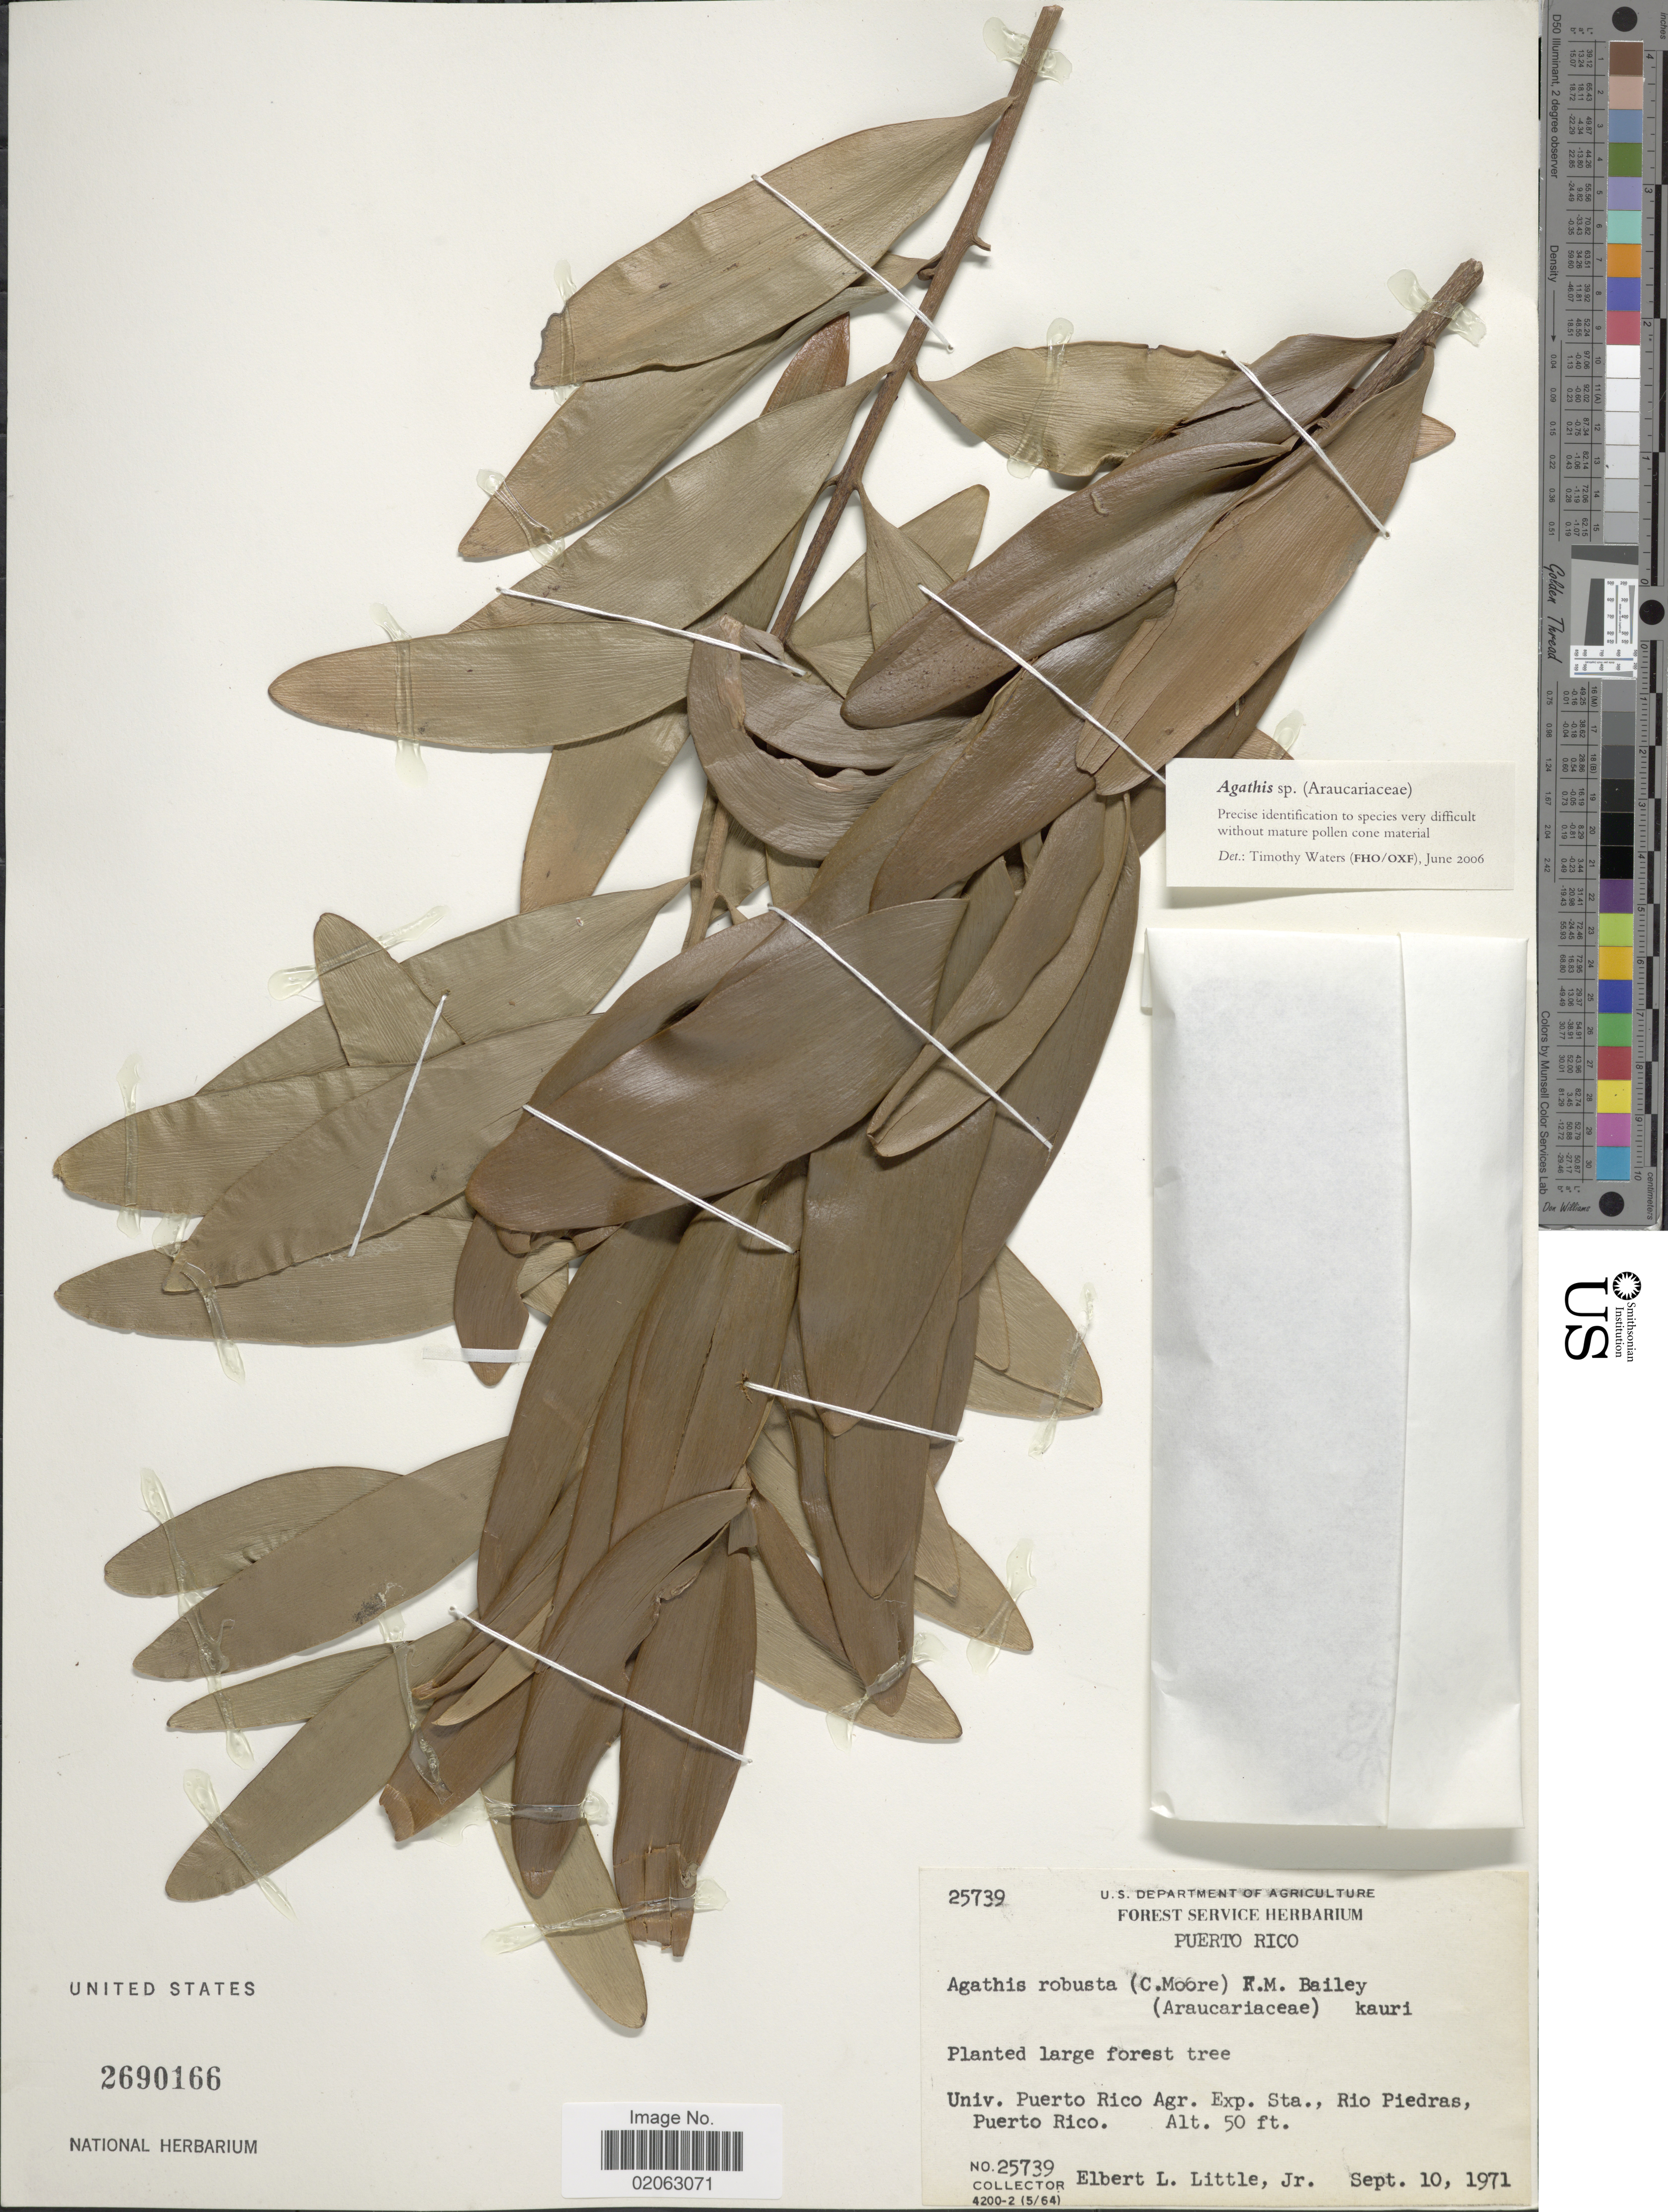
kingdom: Plantae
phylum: Tracheophyta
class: Pinopsida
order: Pinales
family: Araucariaceae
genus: Agathis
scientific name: Agathis sp.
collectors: E. L. Little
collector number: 25739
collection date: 1971-09-10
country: Puerto Rico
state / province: Rio Piedras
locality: Univ. Puerto Rico Agr. Exp. Sta., Rio Piedras.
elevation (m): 15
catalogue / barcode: US 2690166